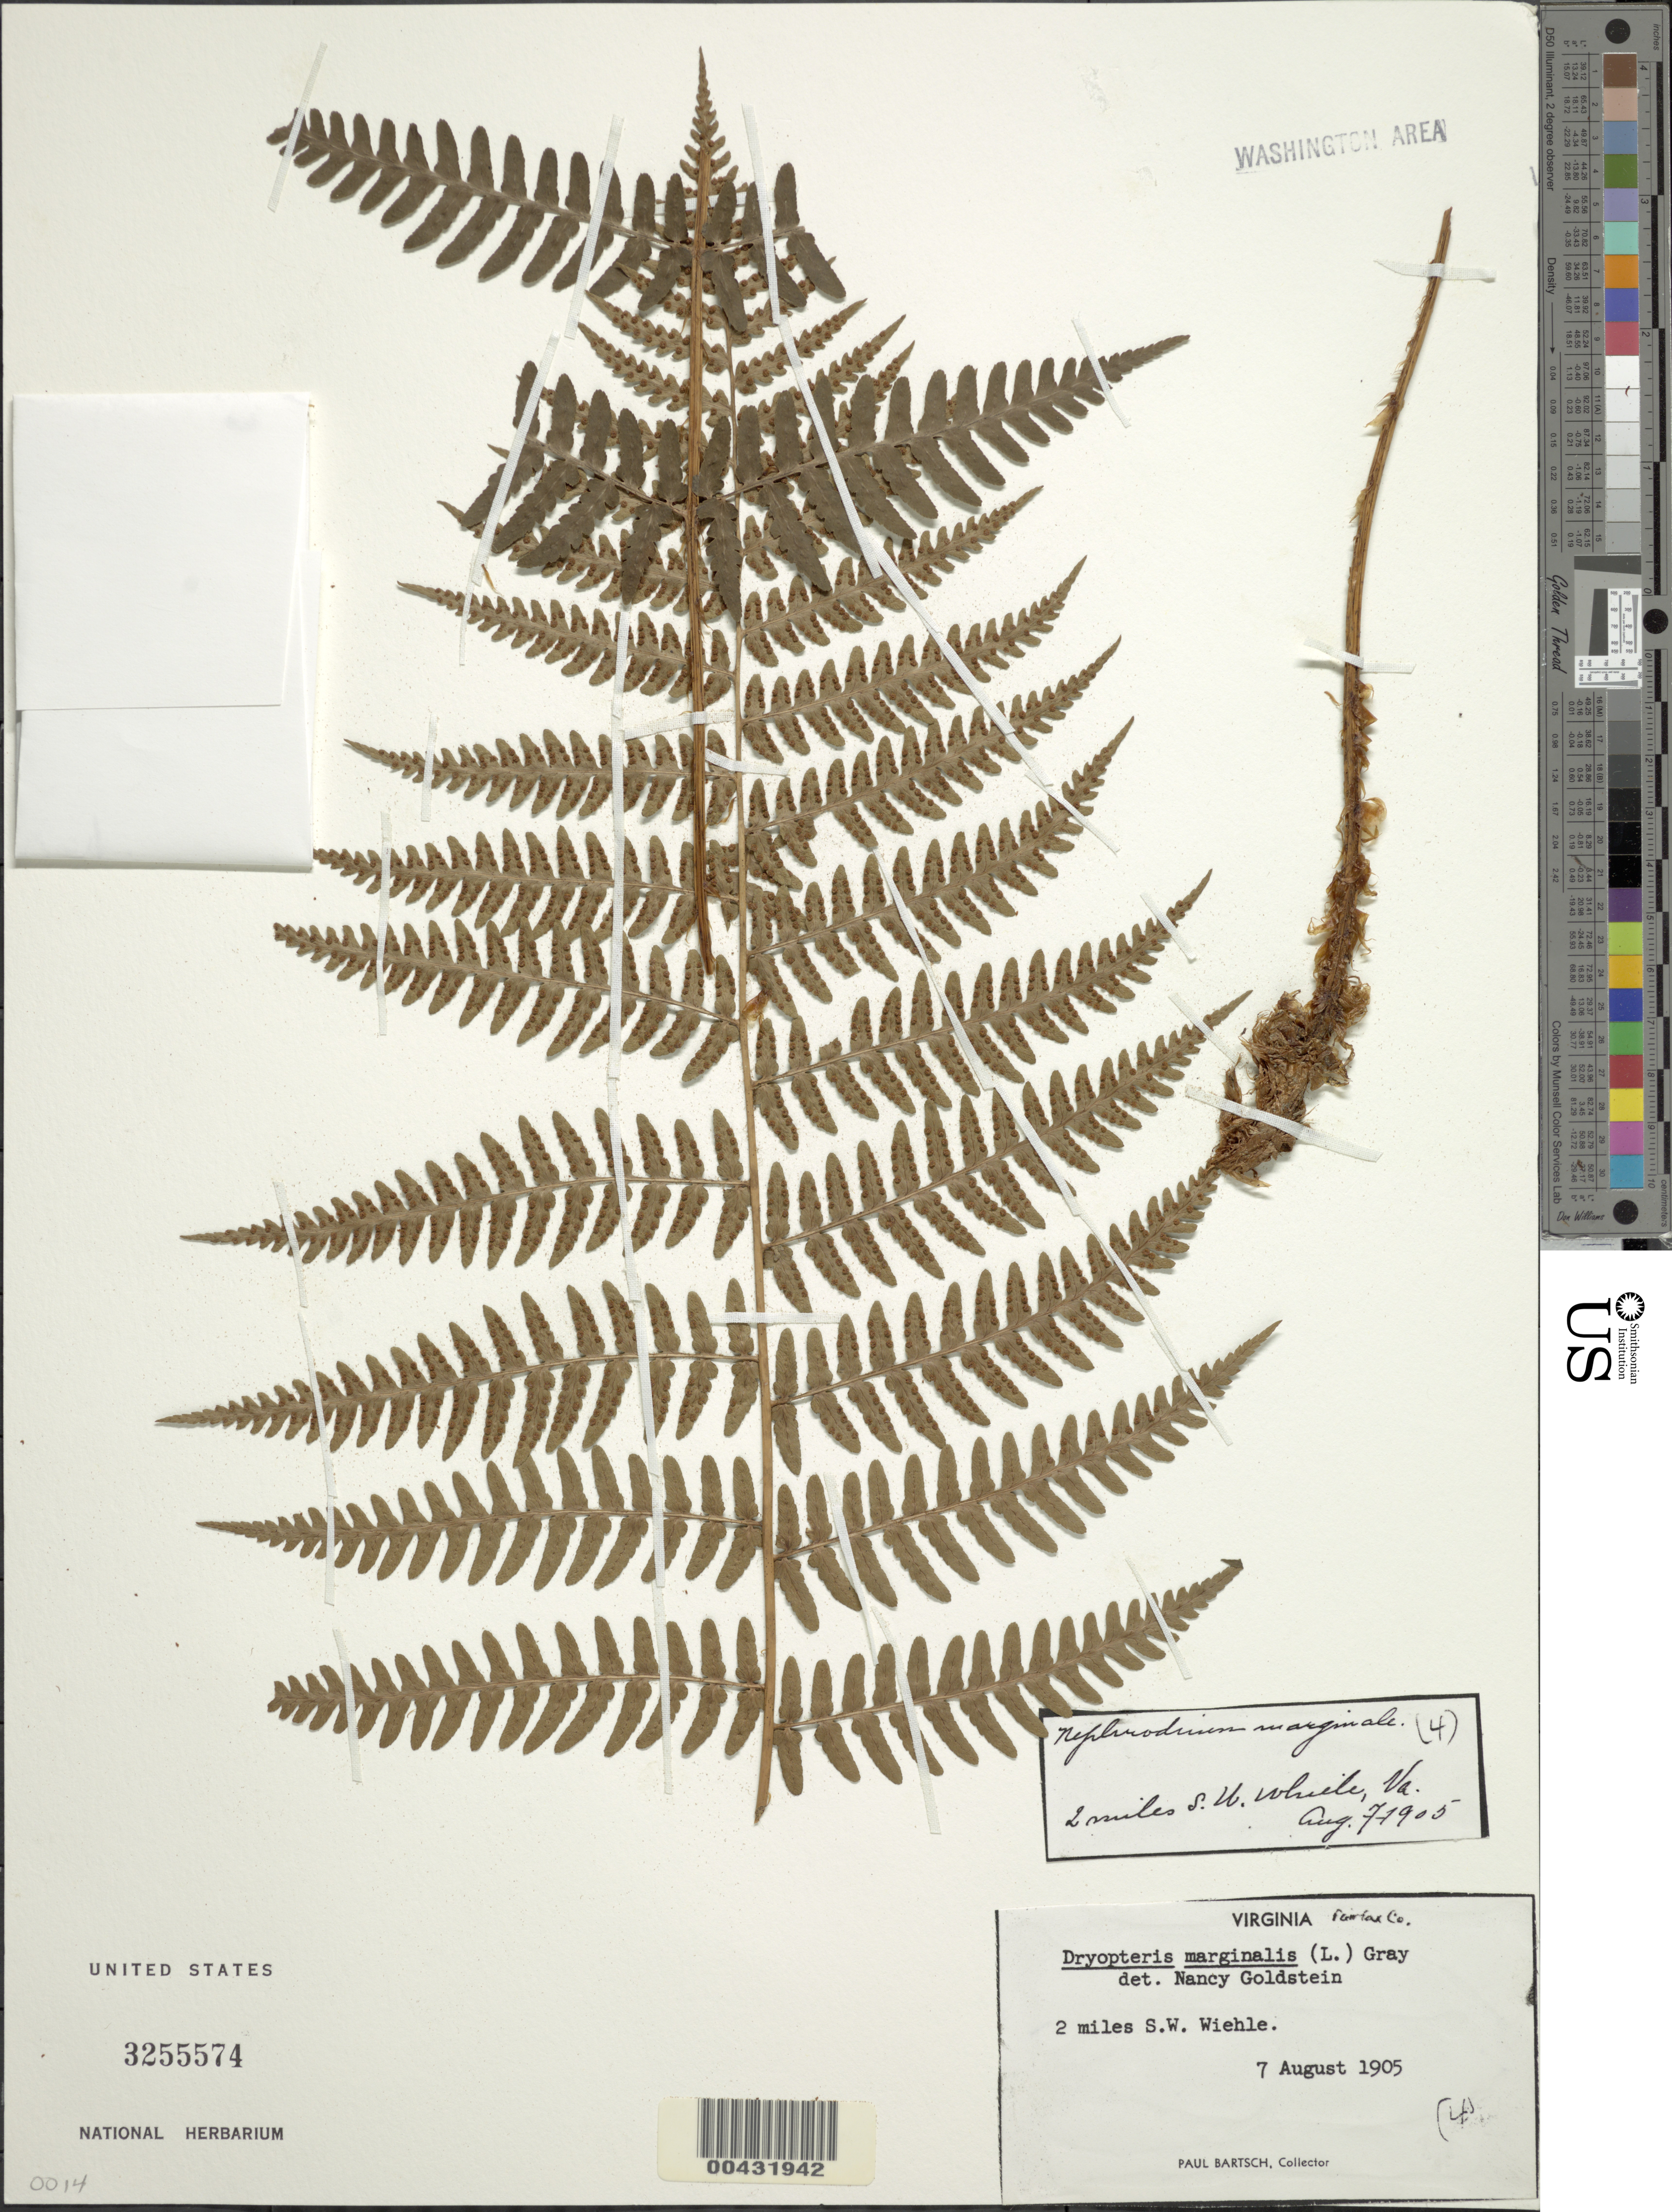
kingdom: Plantae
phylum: Tracheophyta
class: Polypodiopsida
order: Polypodiales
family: Dryopteridaceae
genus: Dryopteris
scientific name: Dryopteris marginalis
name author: (L.) A. Gray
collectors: P. Bartsch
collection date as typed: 07 Aug 1905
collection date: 1905-08-07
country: United States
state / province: Virginia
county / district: Fairfax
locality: SW of Wiehle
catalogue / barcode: US 3255574